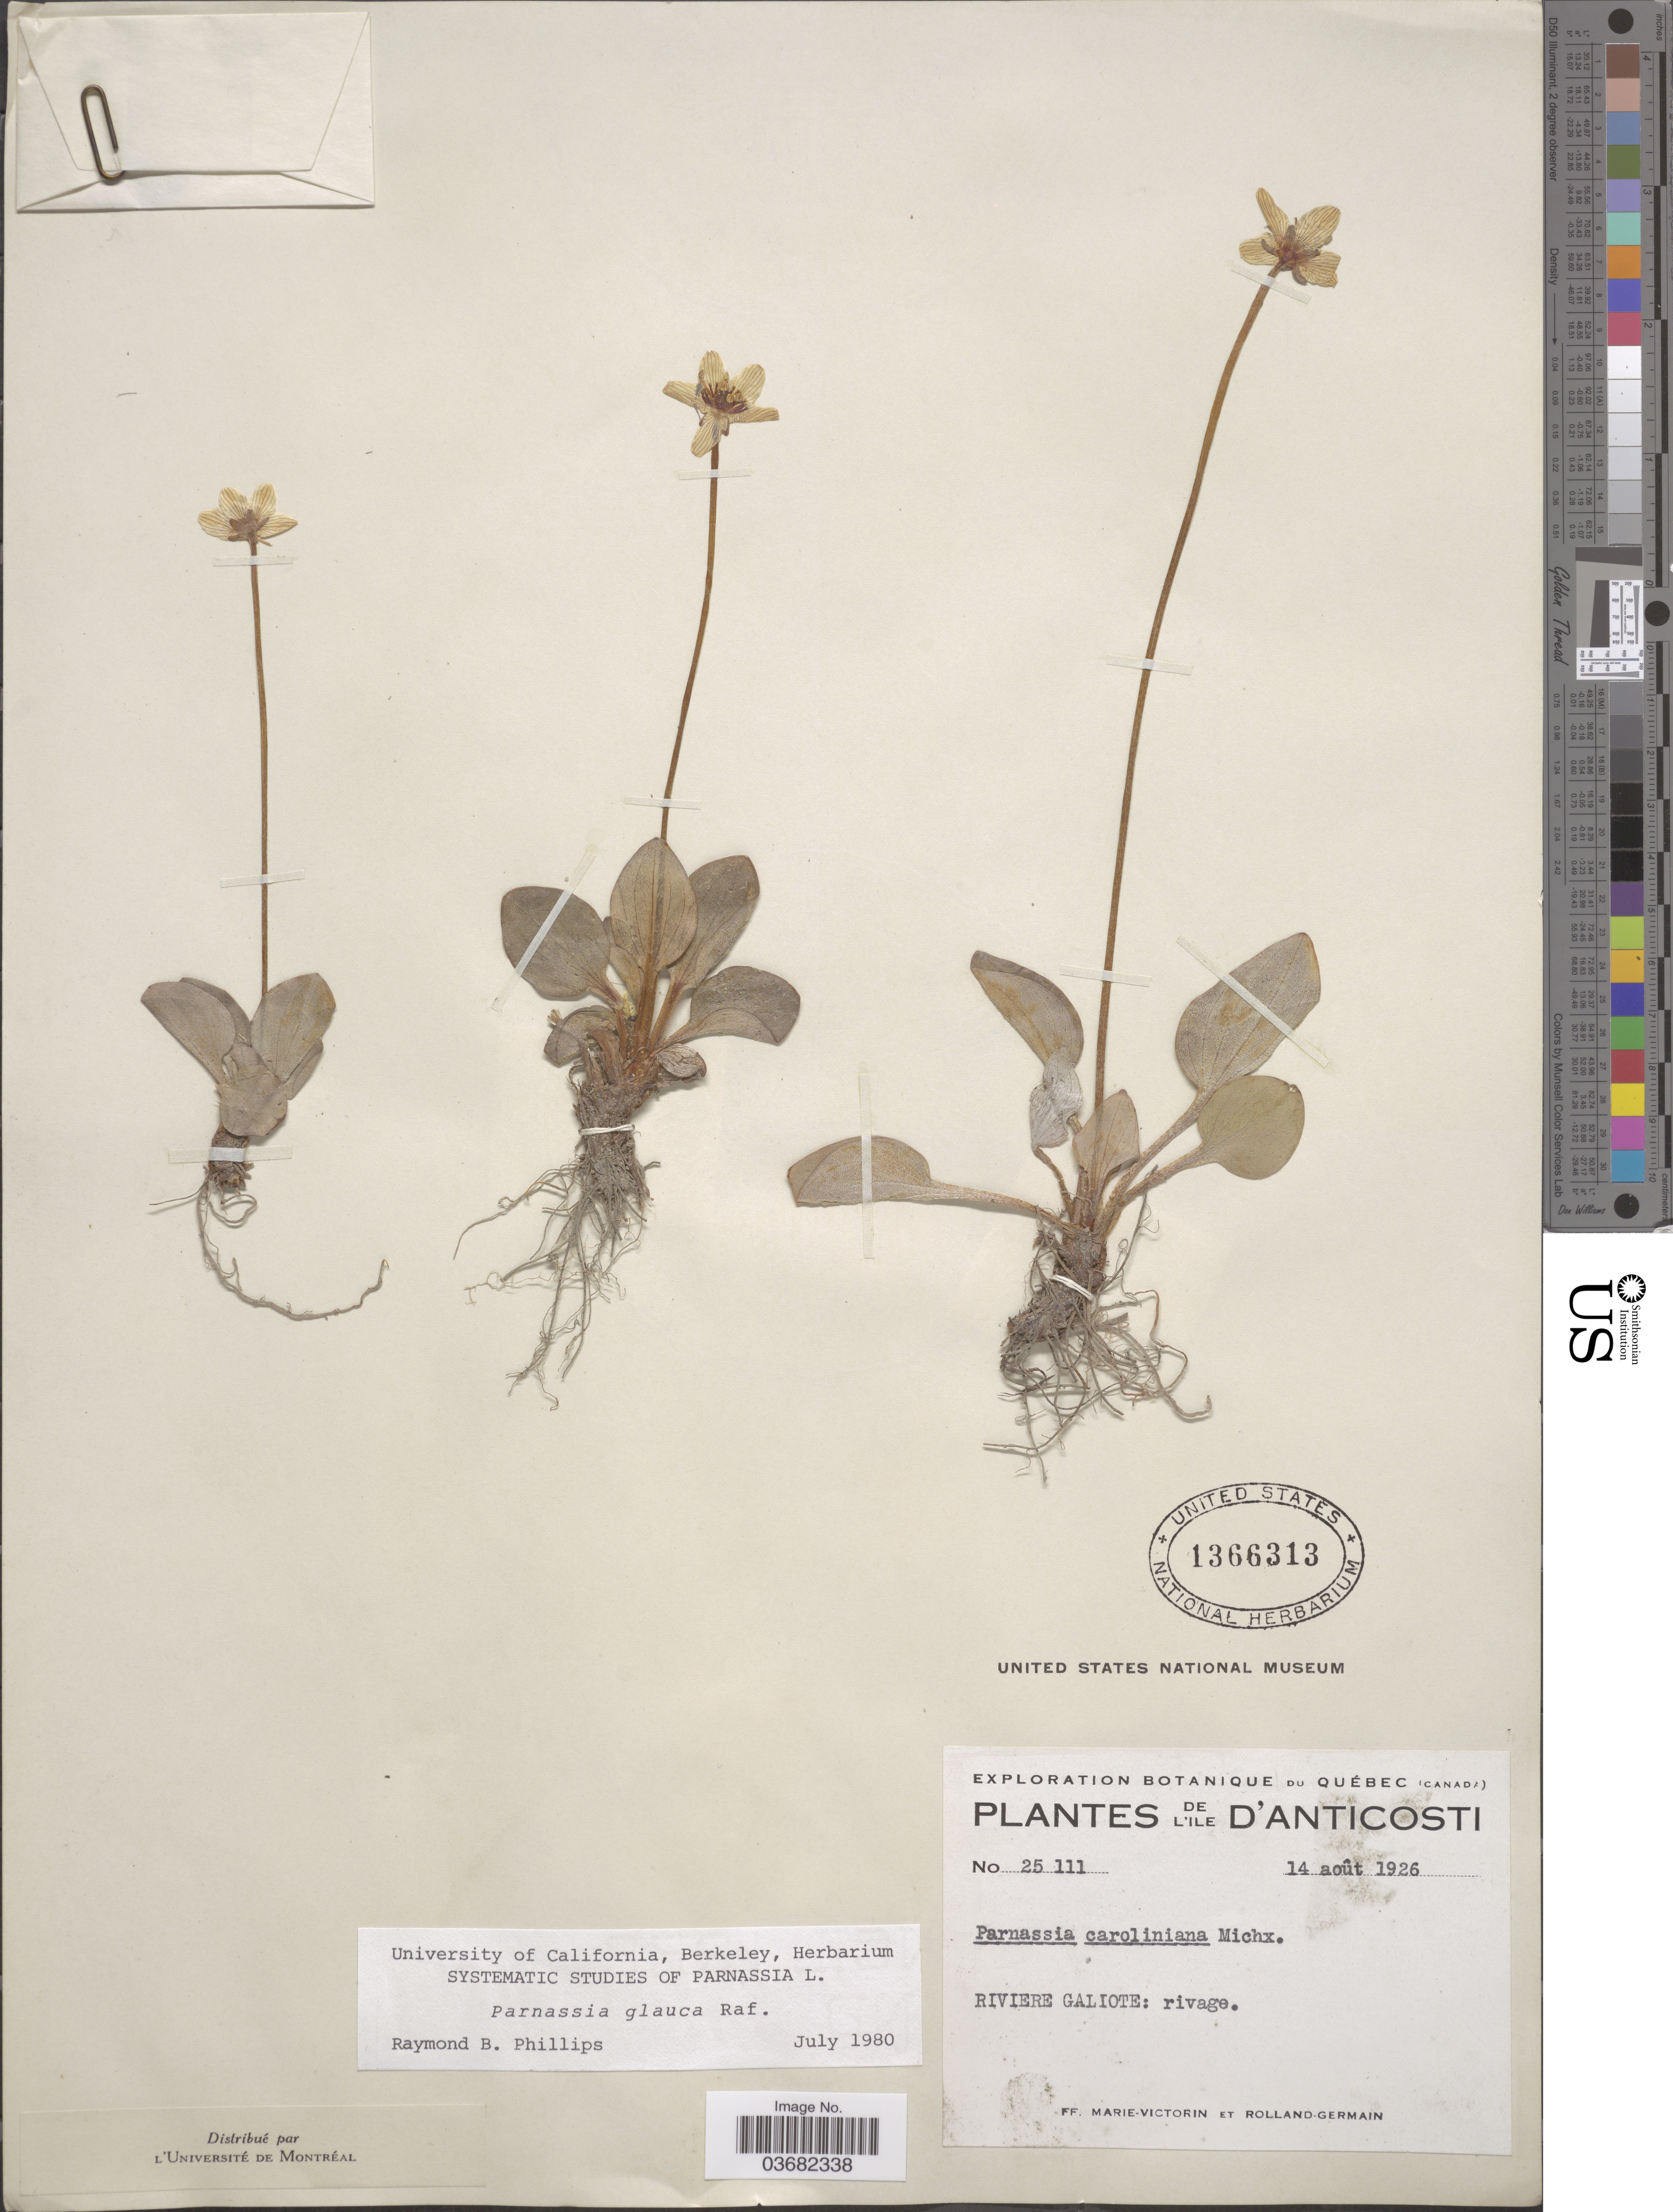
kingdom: Plantae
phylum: Tracheophyta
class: Magnoliopsida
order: Celastrales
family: Parnassiaceae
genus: Parnassia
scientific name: Parnassia glauca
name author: Raf.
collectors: F. Marie-Victorin & Rolland-Germain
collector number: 25111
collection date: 1926-08-14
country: Canada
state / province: Quebec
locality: Exploration Botanique du Québec. l'Ile d'Anticosti. Riviere Galiote: rivage.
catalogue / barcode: US 1366313